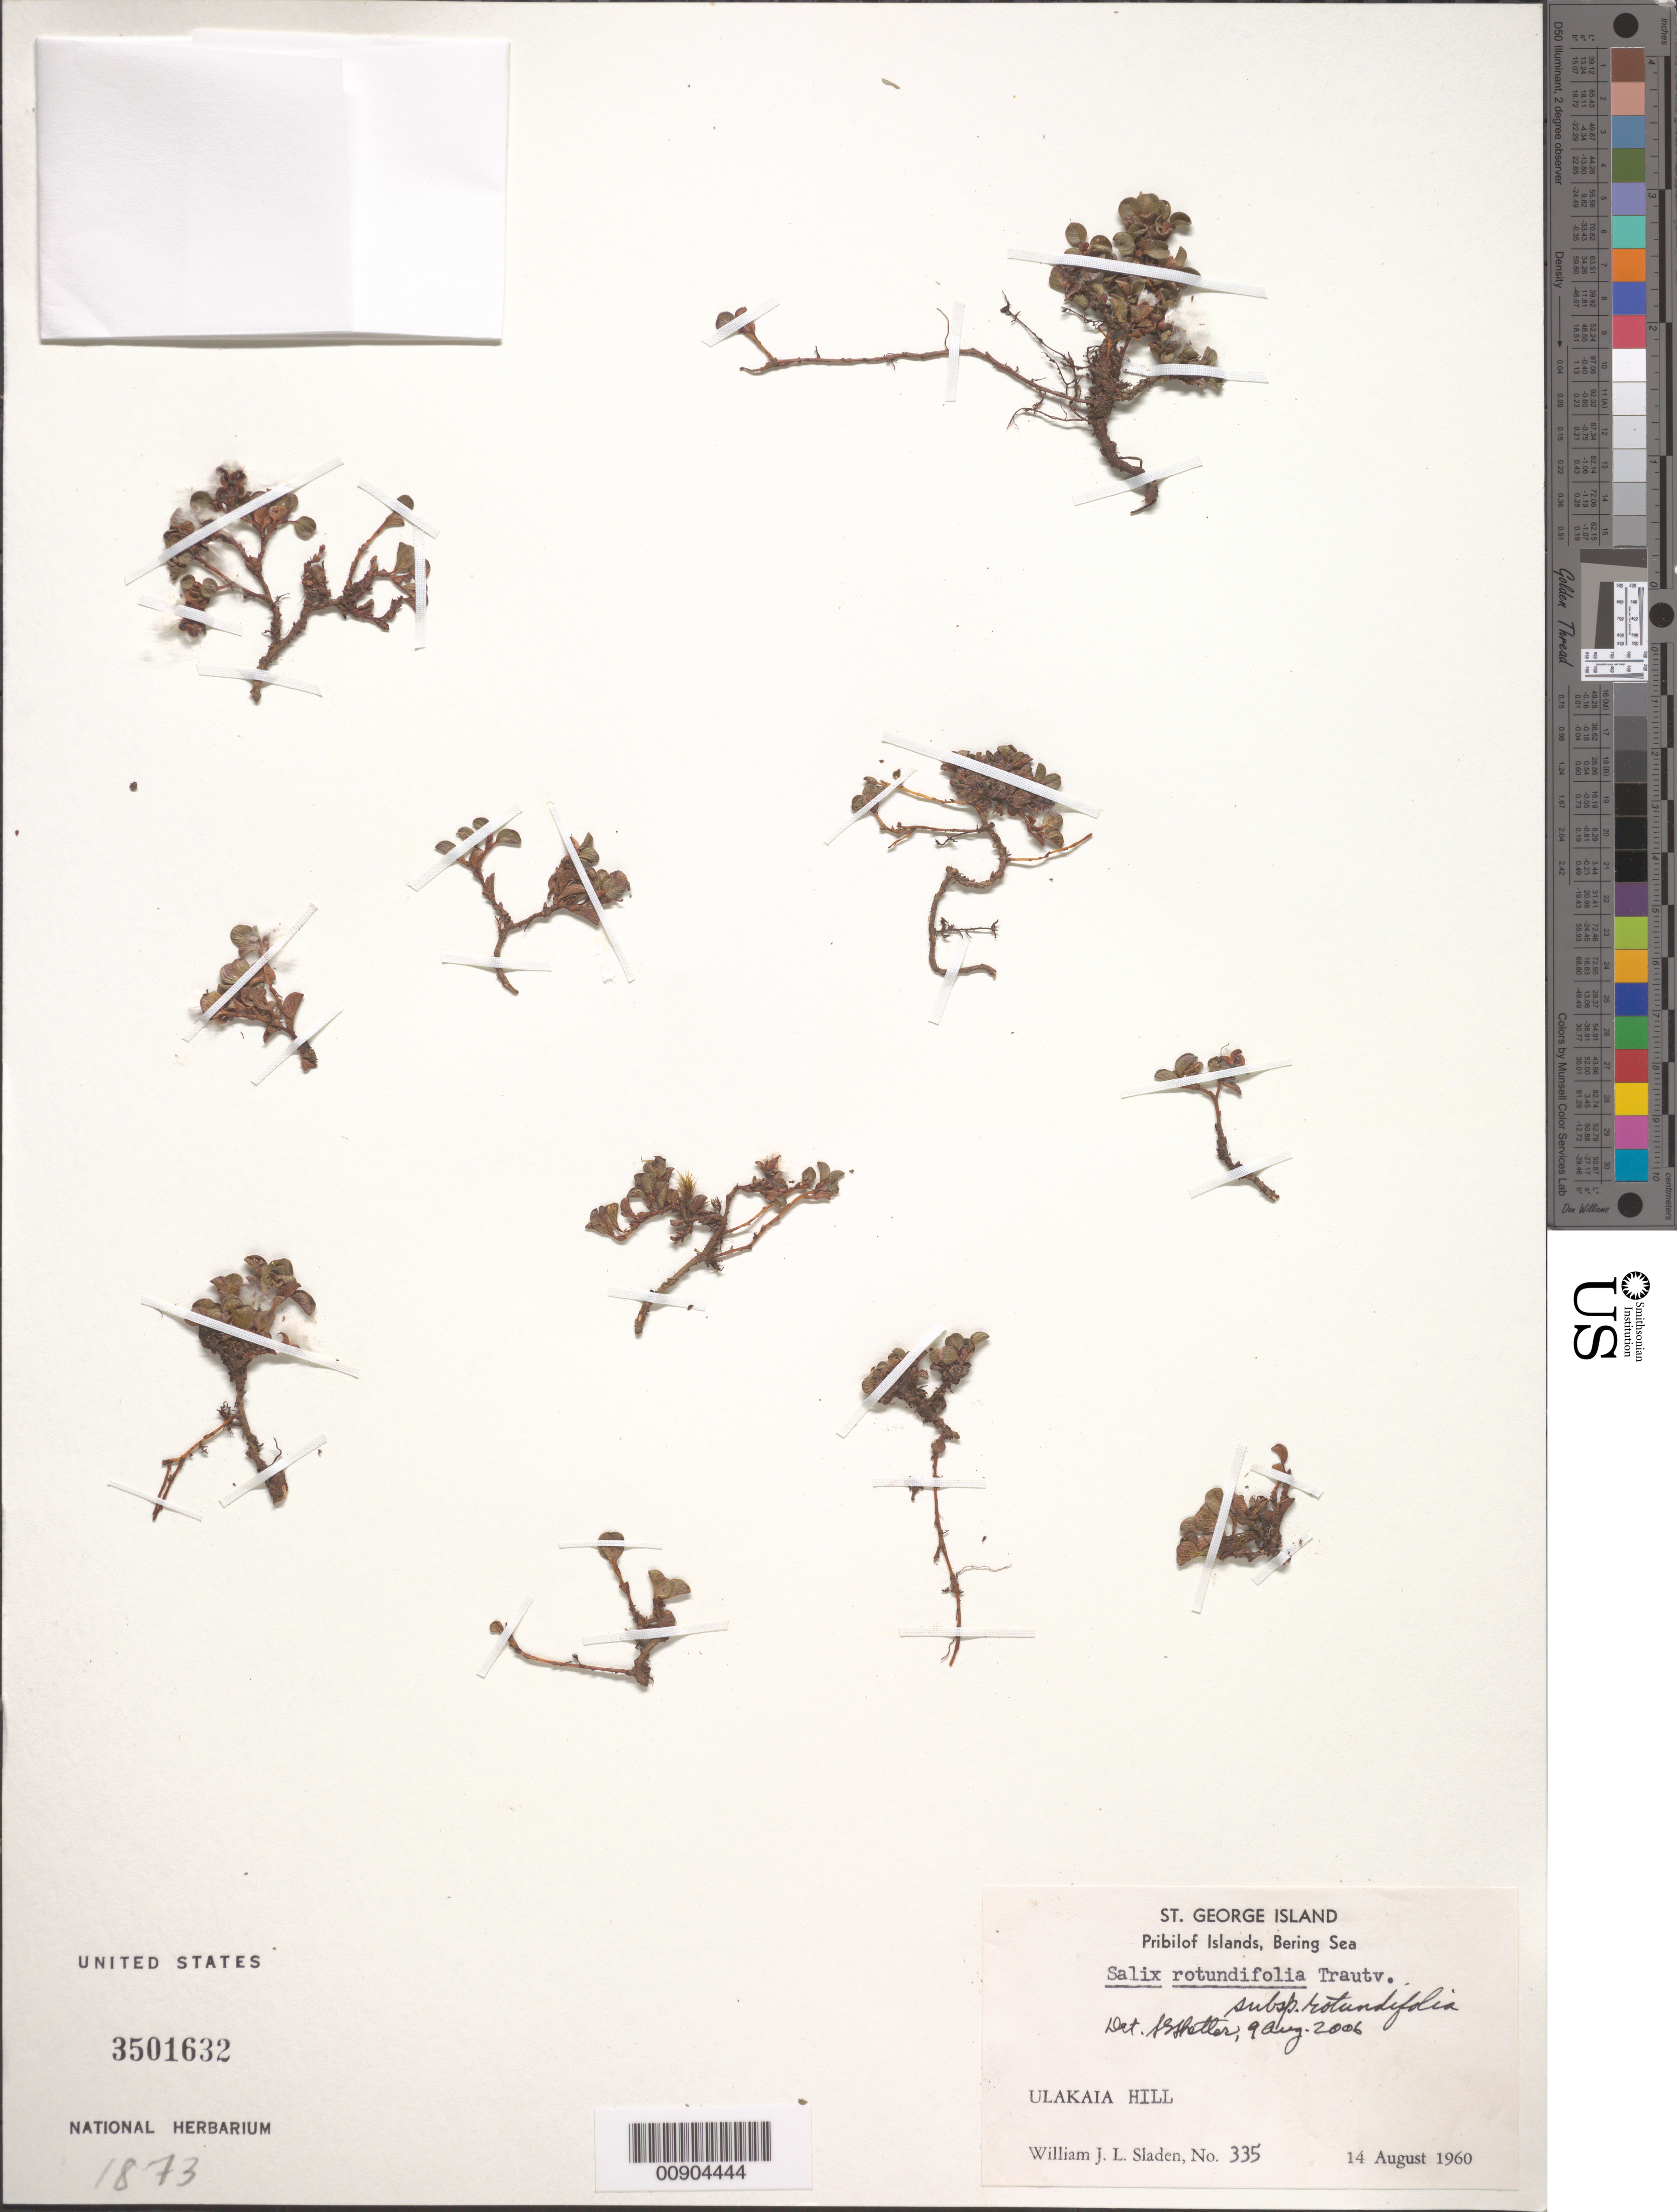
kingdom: Plantae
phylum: Tracheophyta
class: Magnoliopsida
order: Malpighiales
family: Salicaceae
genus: Salix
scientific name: Salix rotundifolia subsp. rotundifolia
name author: Trautv.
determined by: Shetler, Stanwyn G., (US), NMNH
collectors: W. Sladen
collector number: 335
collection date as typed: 14 Aug 1960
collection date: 1960-08-14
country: United States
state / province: Alaska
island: St. George Island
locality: St. George Island. Ulakaia Hill., Bering Sea, Pribilof Islands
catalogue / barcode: US 3501632